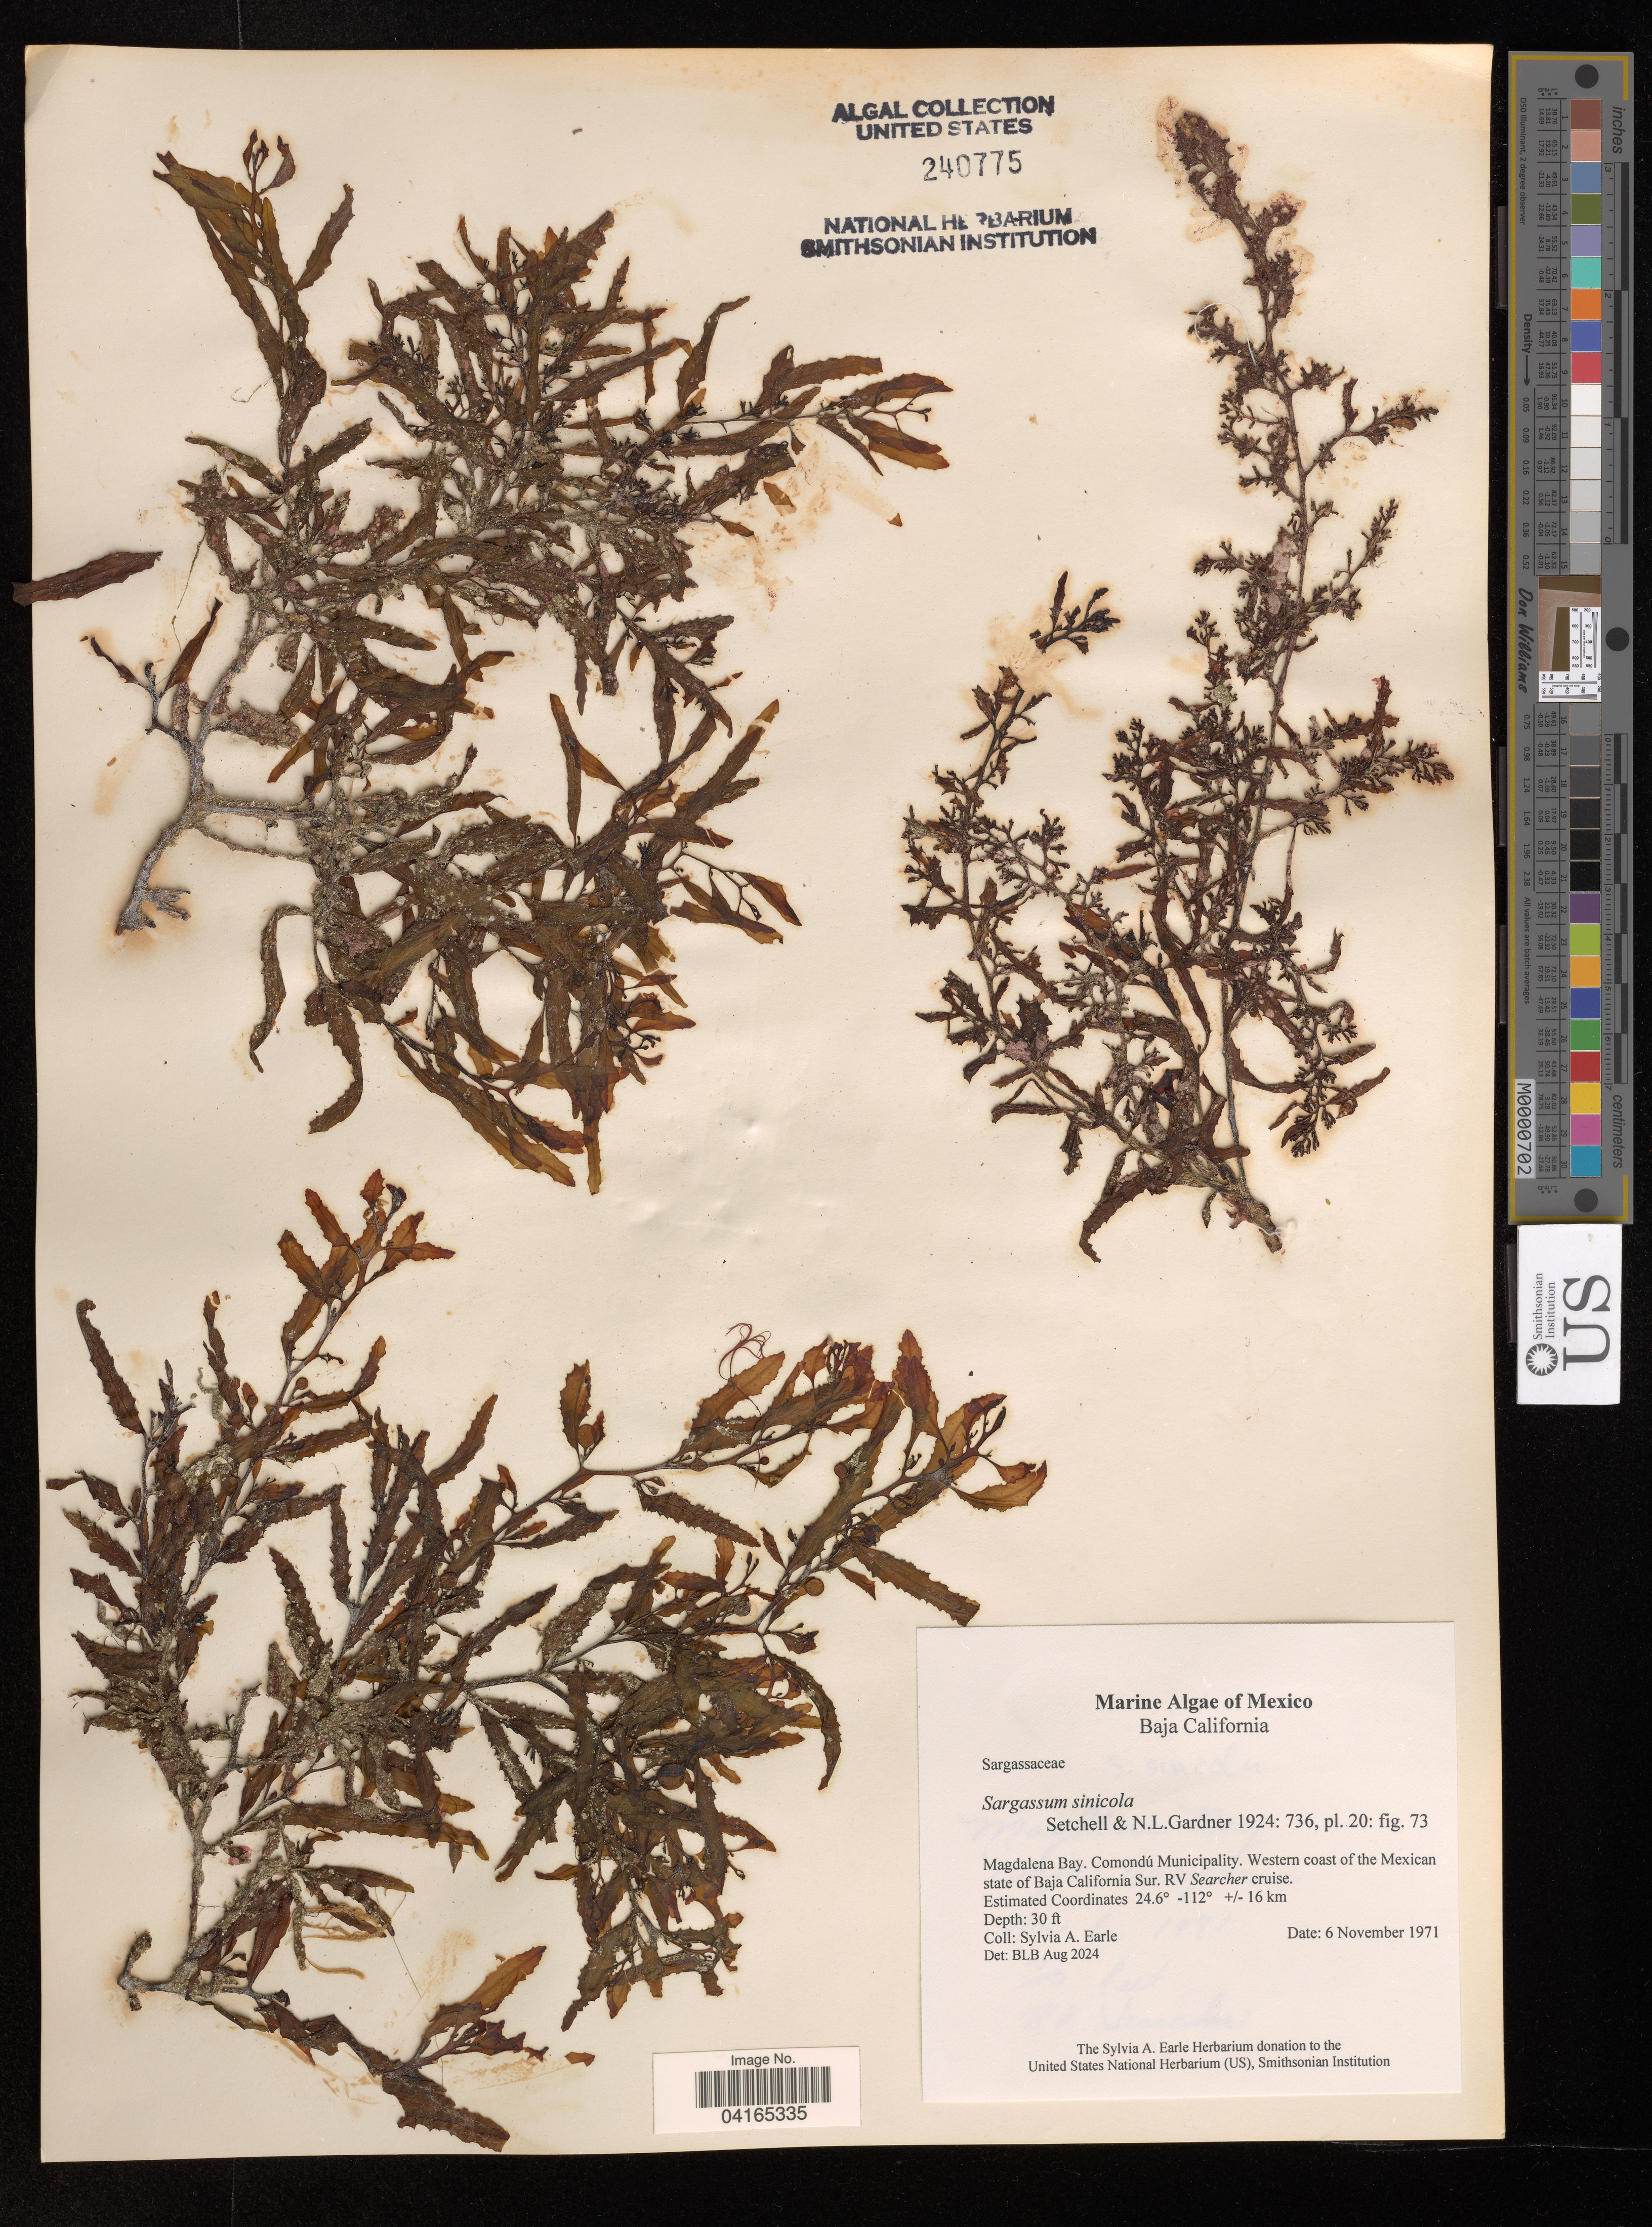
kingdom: Chromista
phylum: Ochrophyta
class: Phaeophyceae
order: Fucales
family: Sargassaceae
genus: Sargassum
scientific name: Sargassum sinicola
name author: Setchell & N.L. Gardner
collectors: S. A. Earle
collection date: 1971-11-06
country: Mexico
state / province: Baja California Sur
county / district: Comondú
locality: Magdalena Bay. Weastern coast of the Mexican state Baja California Sur.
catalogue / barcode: US 240775